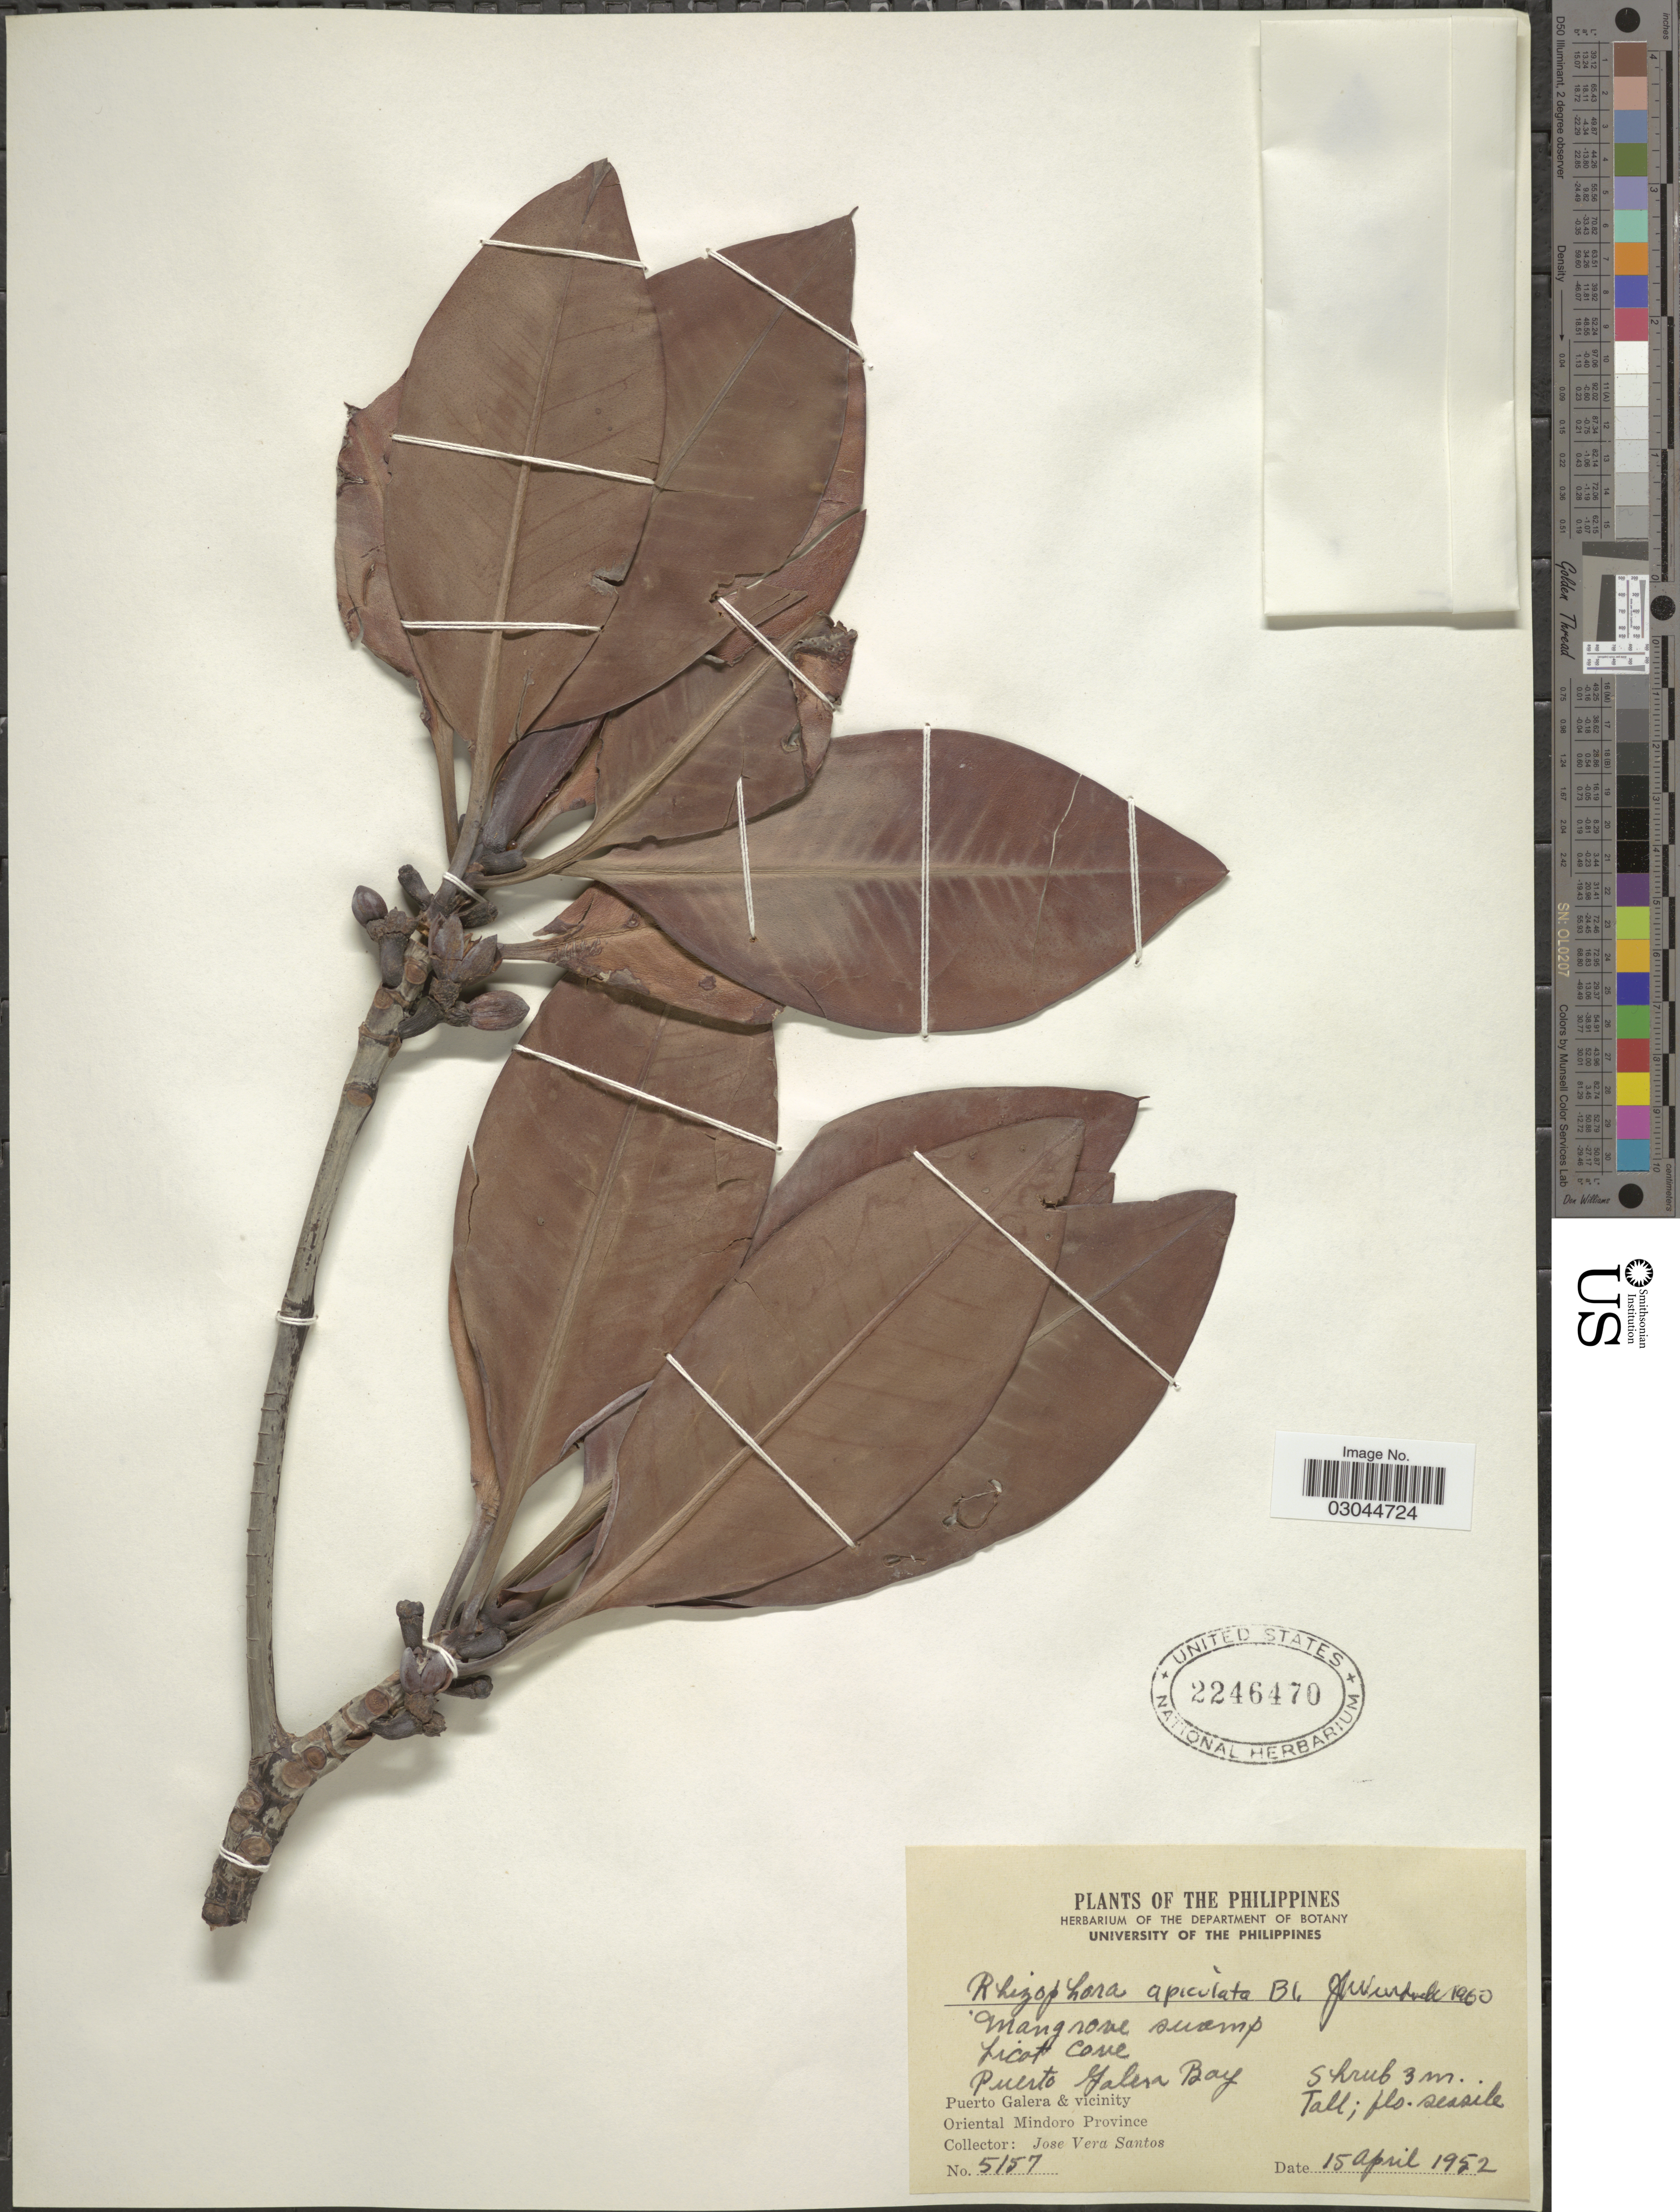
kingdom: Plantae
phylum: Tracheophyta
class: Magnoliopsida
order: Malpighiales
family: Rhizophoraceae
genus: Rhizophora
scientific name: Rhizophora apiculata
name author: Blume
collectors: J. Santos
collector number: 5157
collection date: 1952-04-15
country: Philippines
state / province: Mimaropa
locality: Mangrove swamp. Licot Cove. Puerto Galera Bay. Puerto Galera & vicinity. Oriental Mindoro Province.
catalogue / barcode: US 2246470